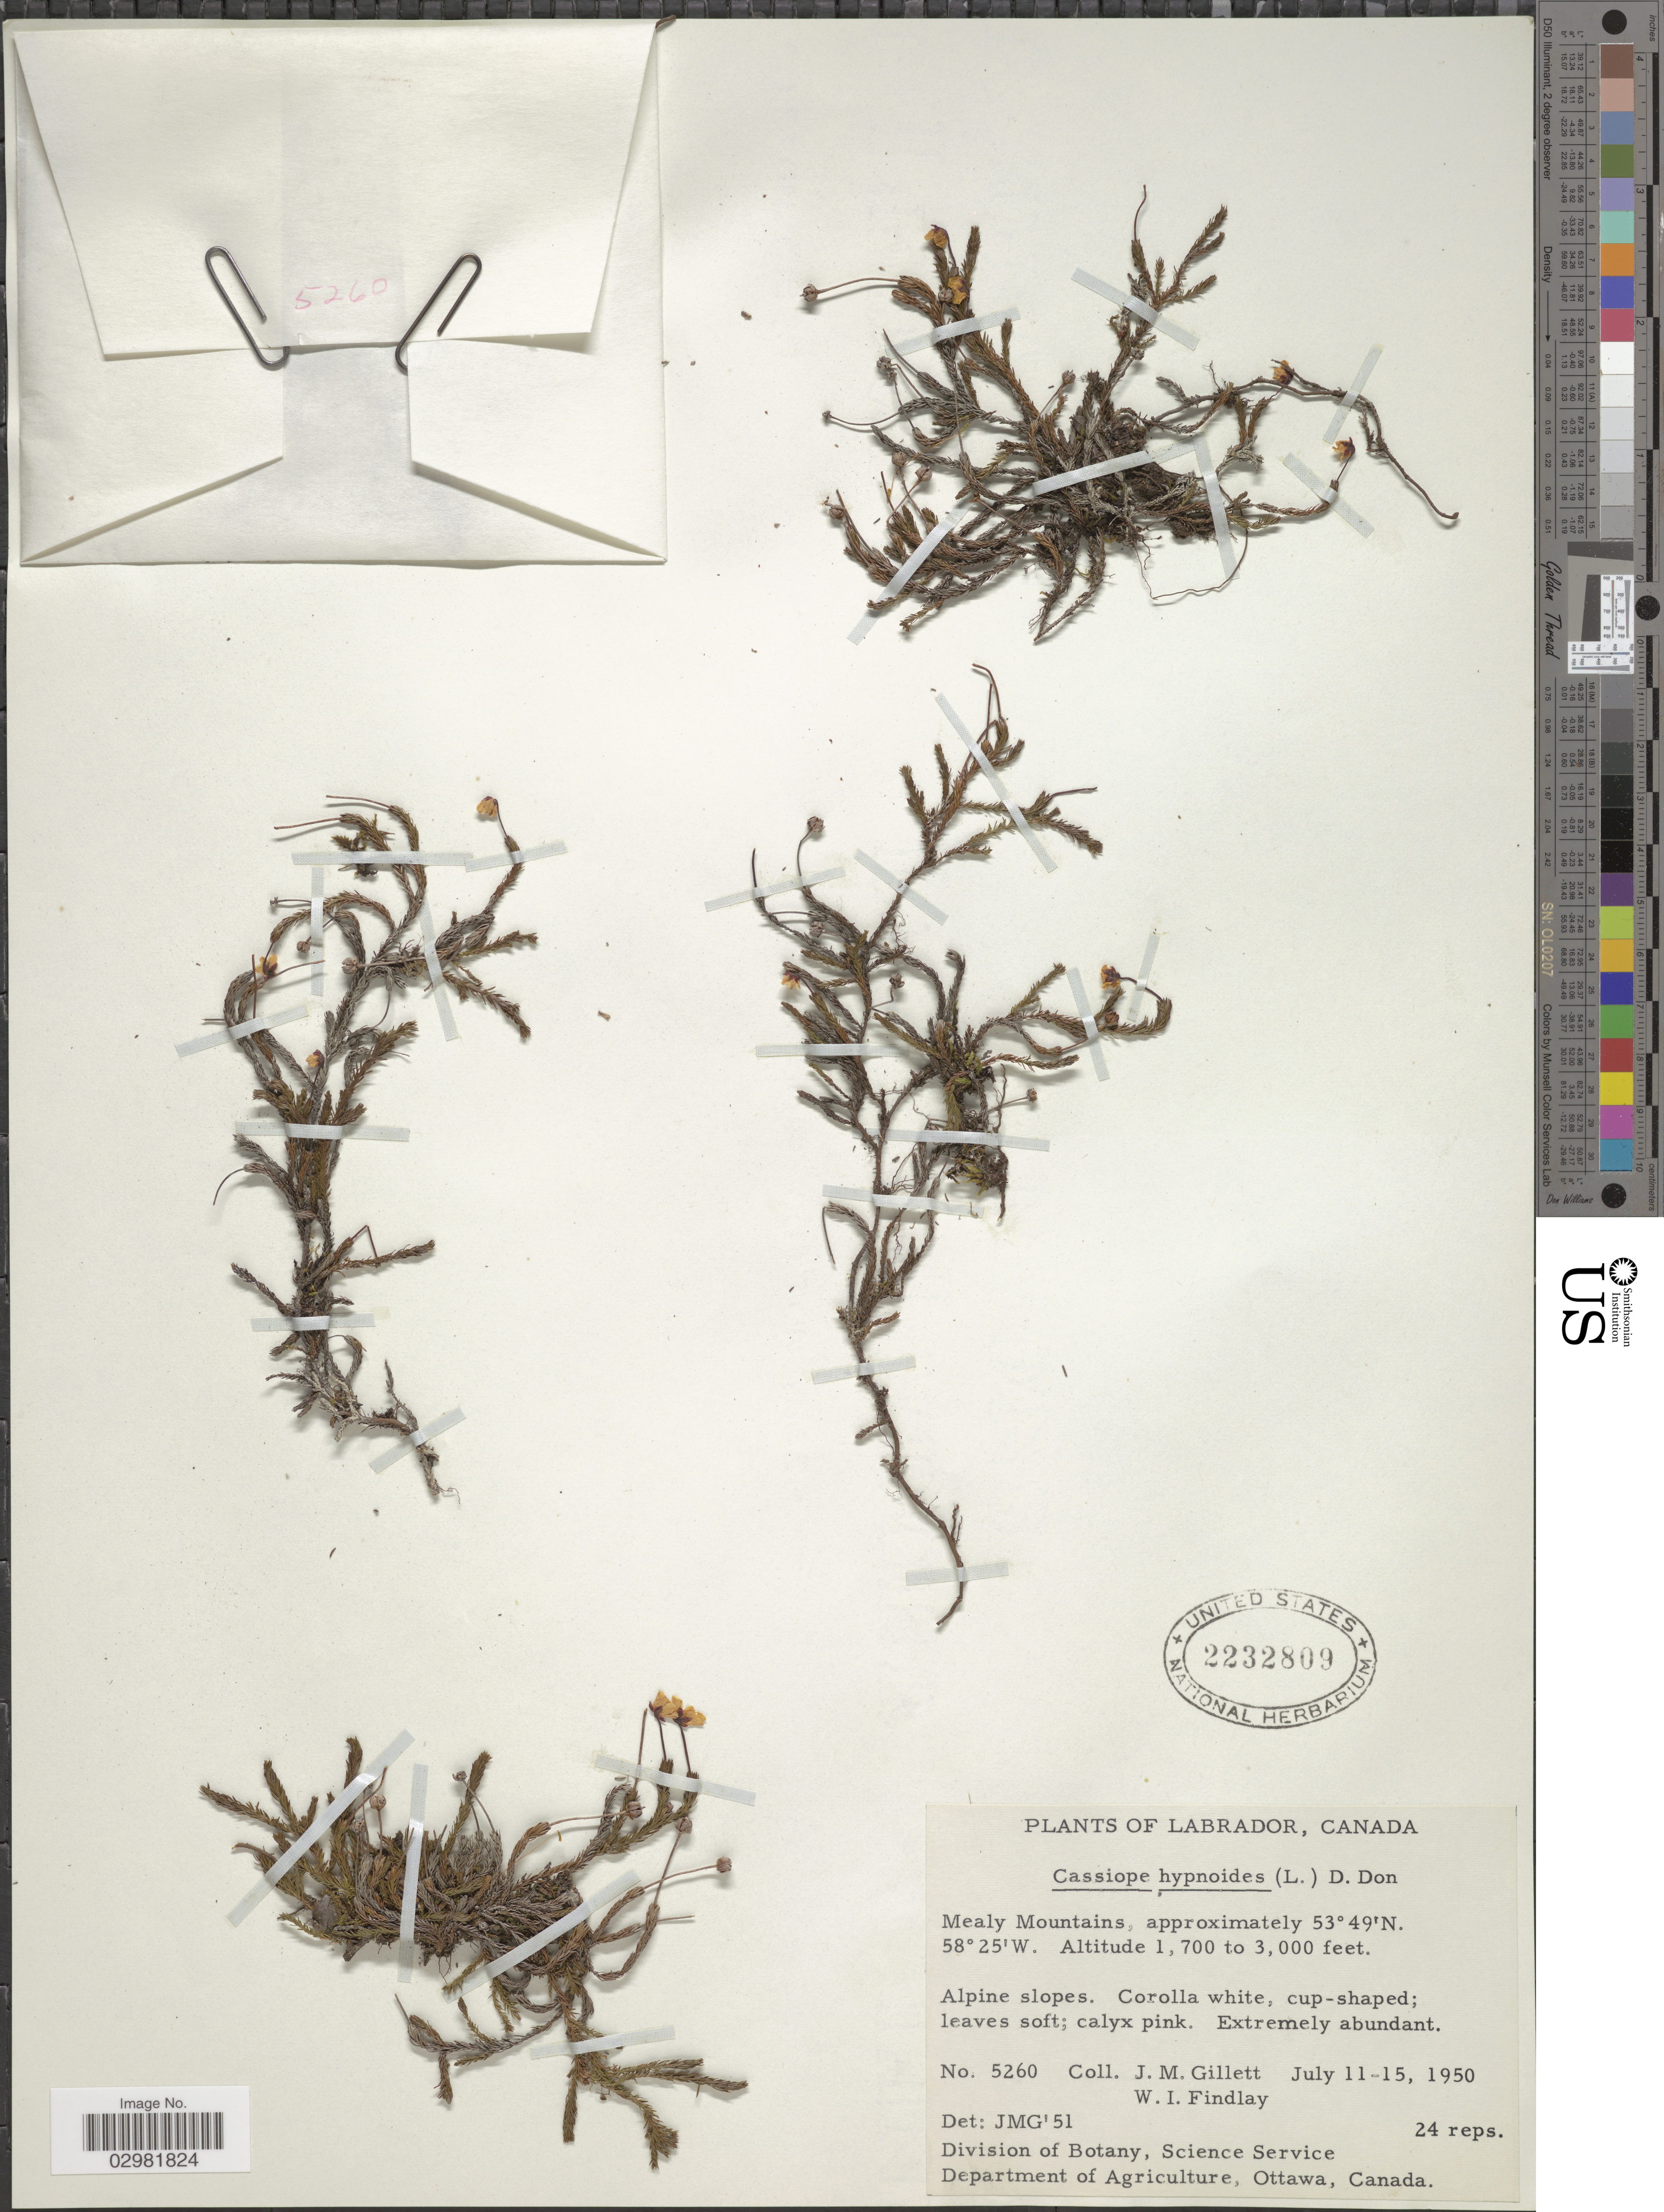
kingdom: Plantae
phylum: Tracheophyta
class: Magnoliopsida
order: Ericales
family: Ericaceae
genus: Cassiope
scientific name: Cassiope hypnoides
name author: (L.) D. Don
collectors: J. M. Gillett & W. Findlay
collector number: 5260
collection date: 1950-07-11/1950-07-15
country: Canada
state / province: Newfoundland and Labrador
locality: Labrador. Mealy Mountains.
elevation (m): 518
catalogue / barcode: US 2232809